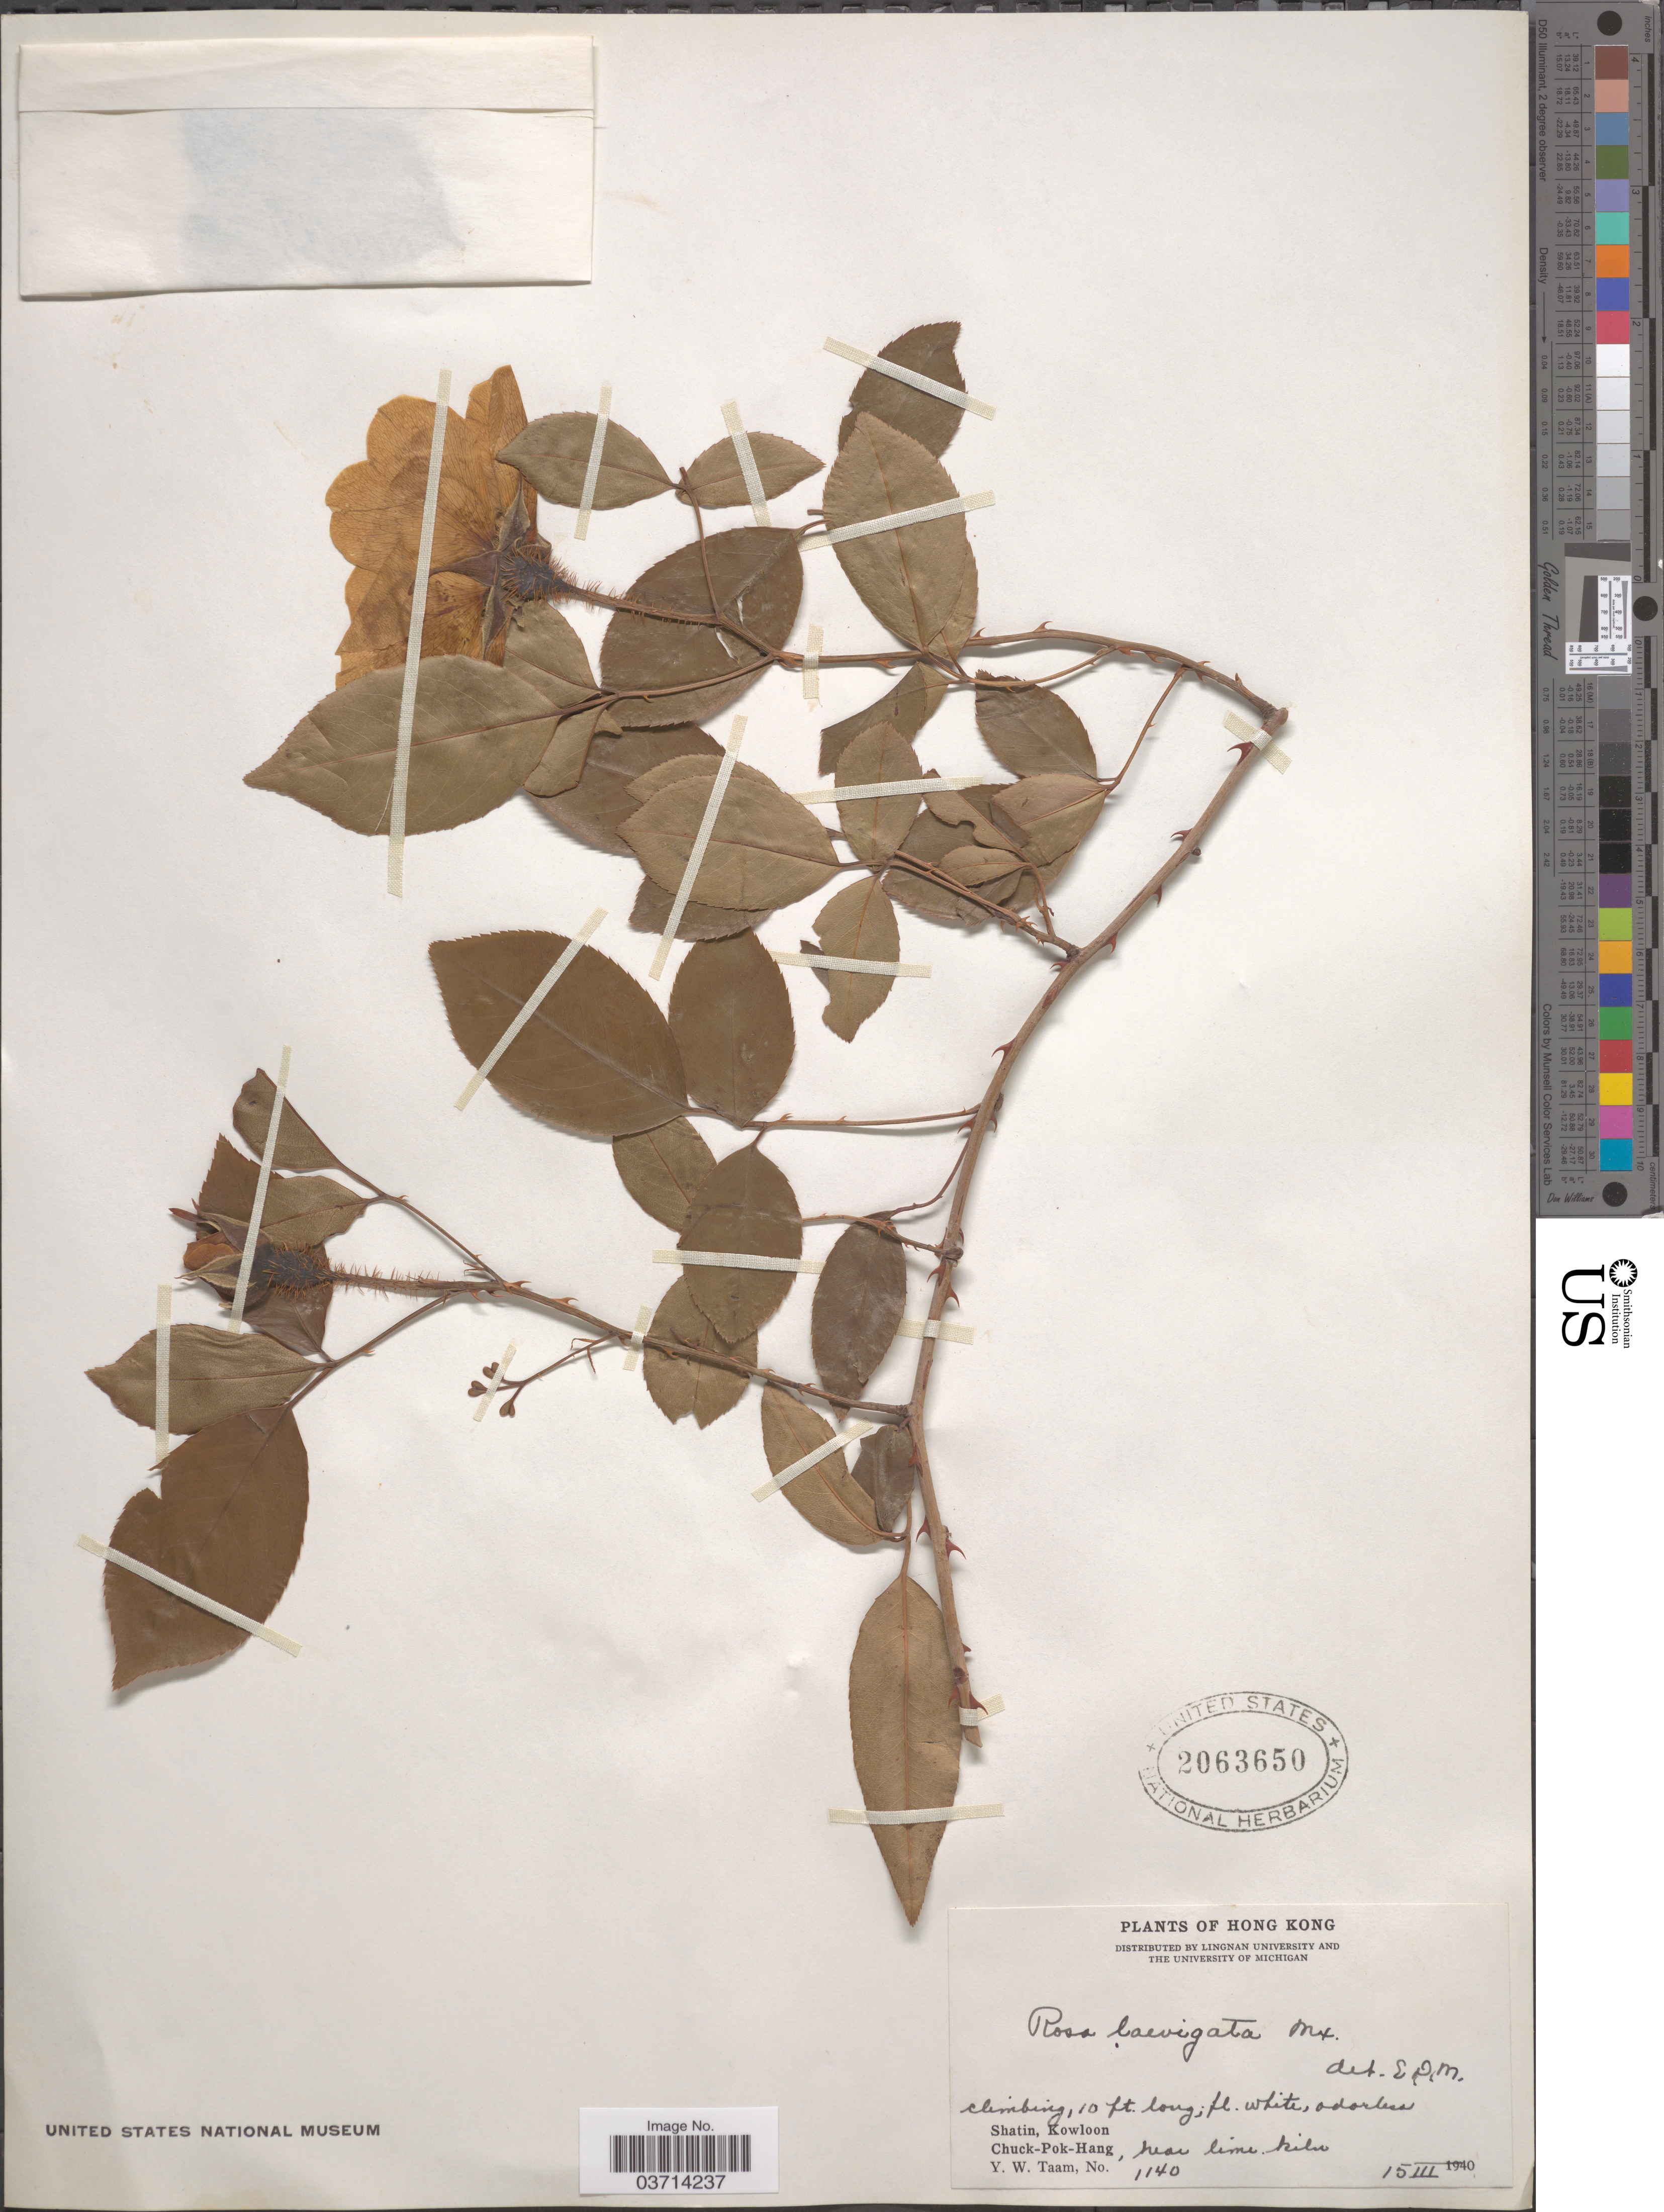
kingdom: Plantae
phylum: Tracheophyta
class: Magnoliopsida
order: Rosales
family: Rosaceae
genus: Rosa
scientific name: Rosa laevigata var. typica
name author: Herr.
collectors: Y. W. Taam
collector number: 1140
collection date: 1940-03-15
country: China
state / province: Hong Kong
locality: Shatin, Kowloon. Chuck-Pok-Hang.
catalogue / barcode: US 2063650